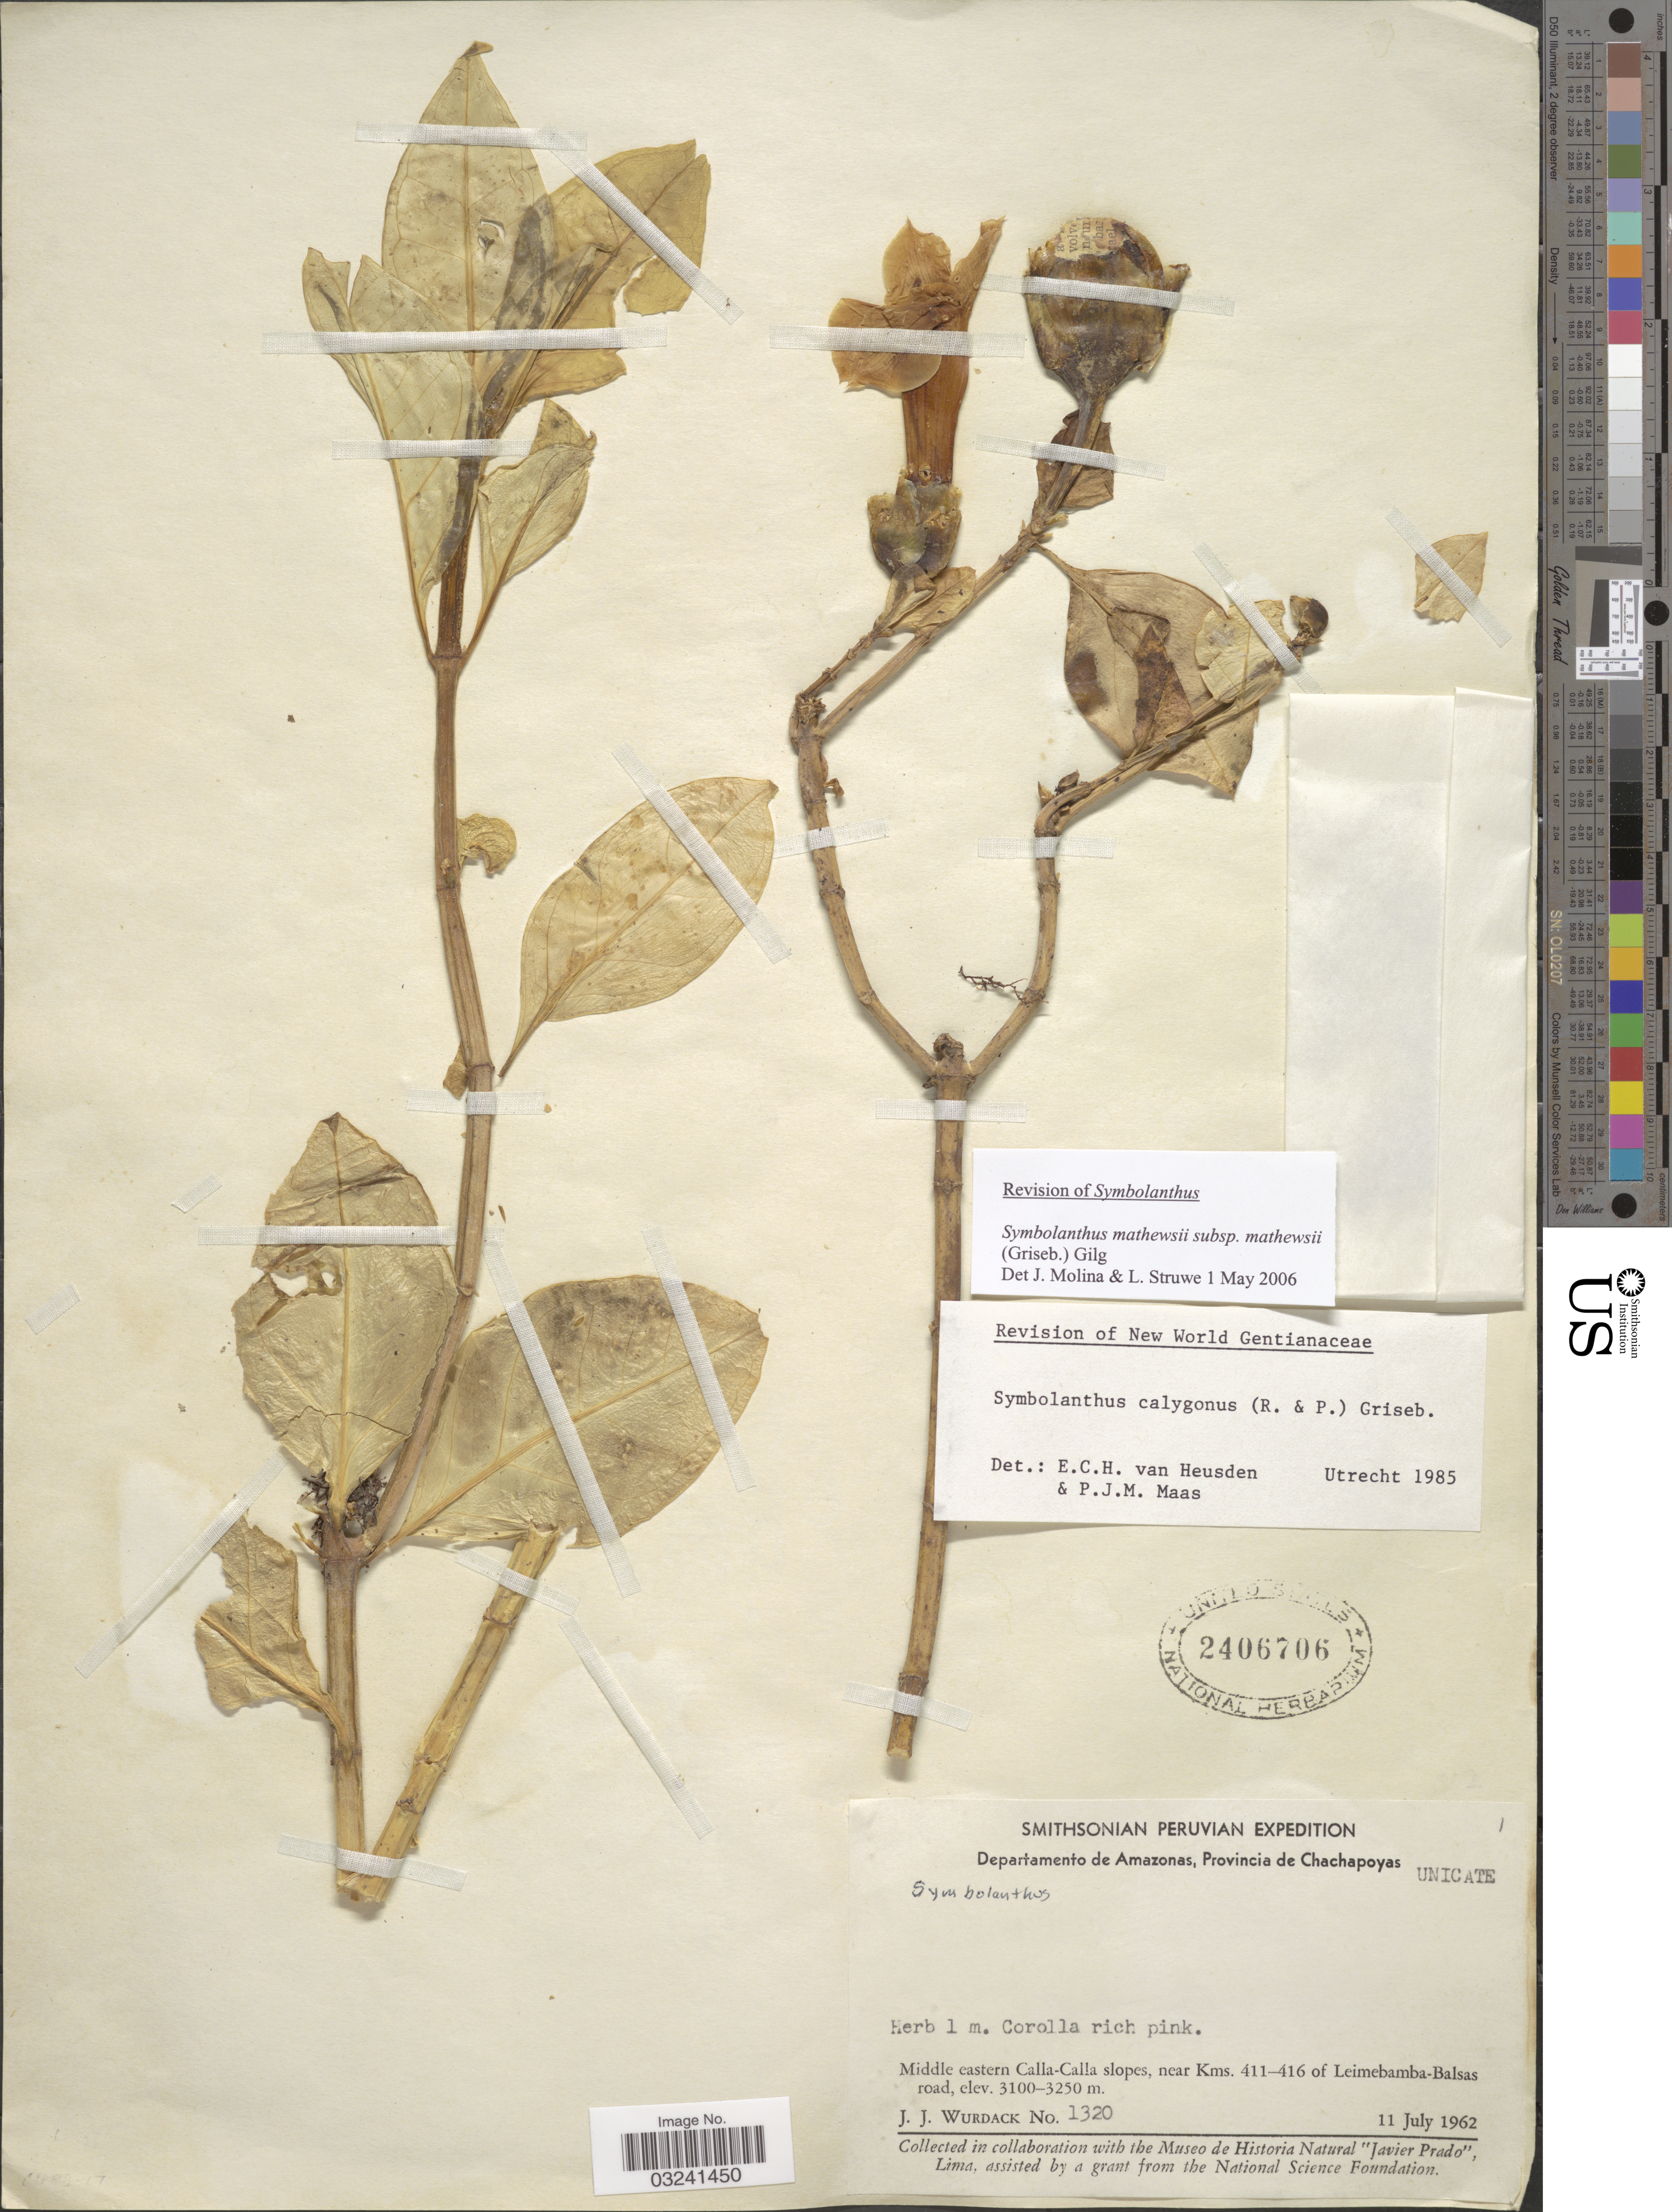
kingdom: Plantae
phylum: Tracheophyta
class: Magnoliopsida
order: Gentianales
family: Gentianaceae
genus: Symbolanthus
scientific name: Symbolanthus mathewsii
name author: (Griseb.) Ewan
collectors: J. J. Wurdack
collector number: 1320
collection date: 1962-07-11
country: Peru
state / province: Amazonas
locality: Departamento de Amazonas, Provincia de Chachapoyas. Middle eastern Calla-Calla slopes, near Kms. 411-416 of Leimebamba-Balsas road.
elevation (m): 3100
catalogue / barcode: US 2416706